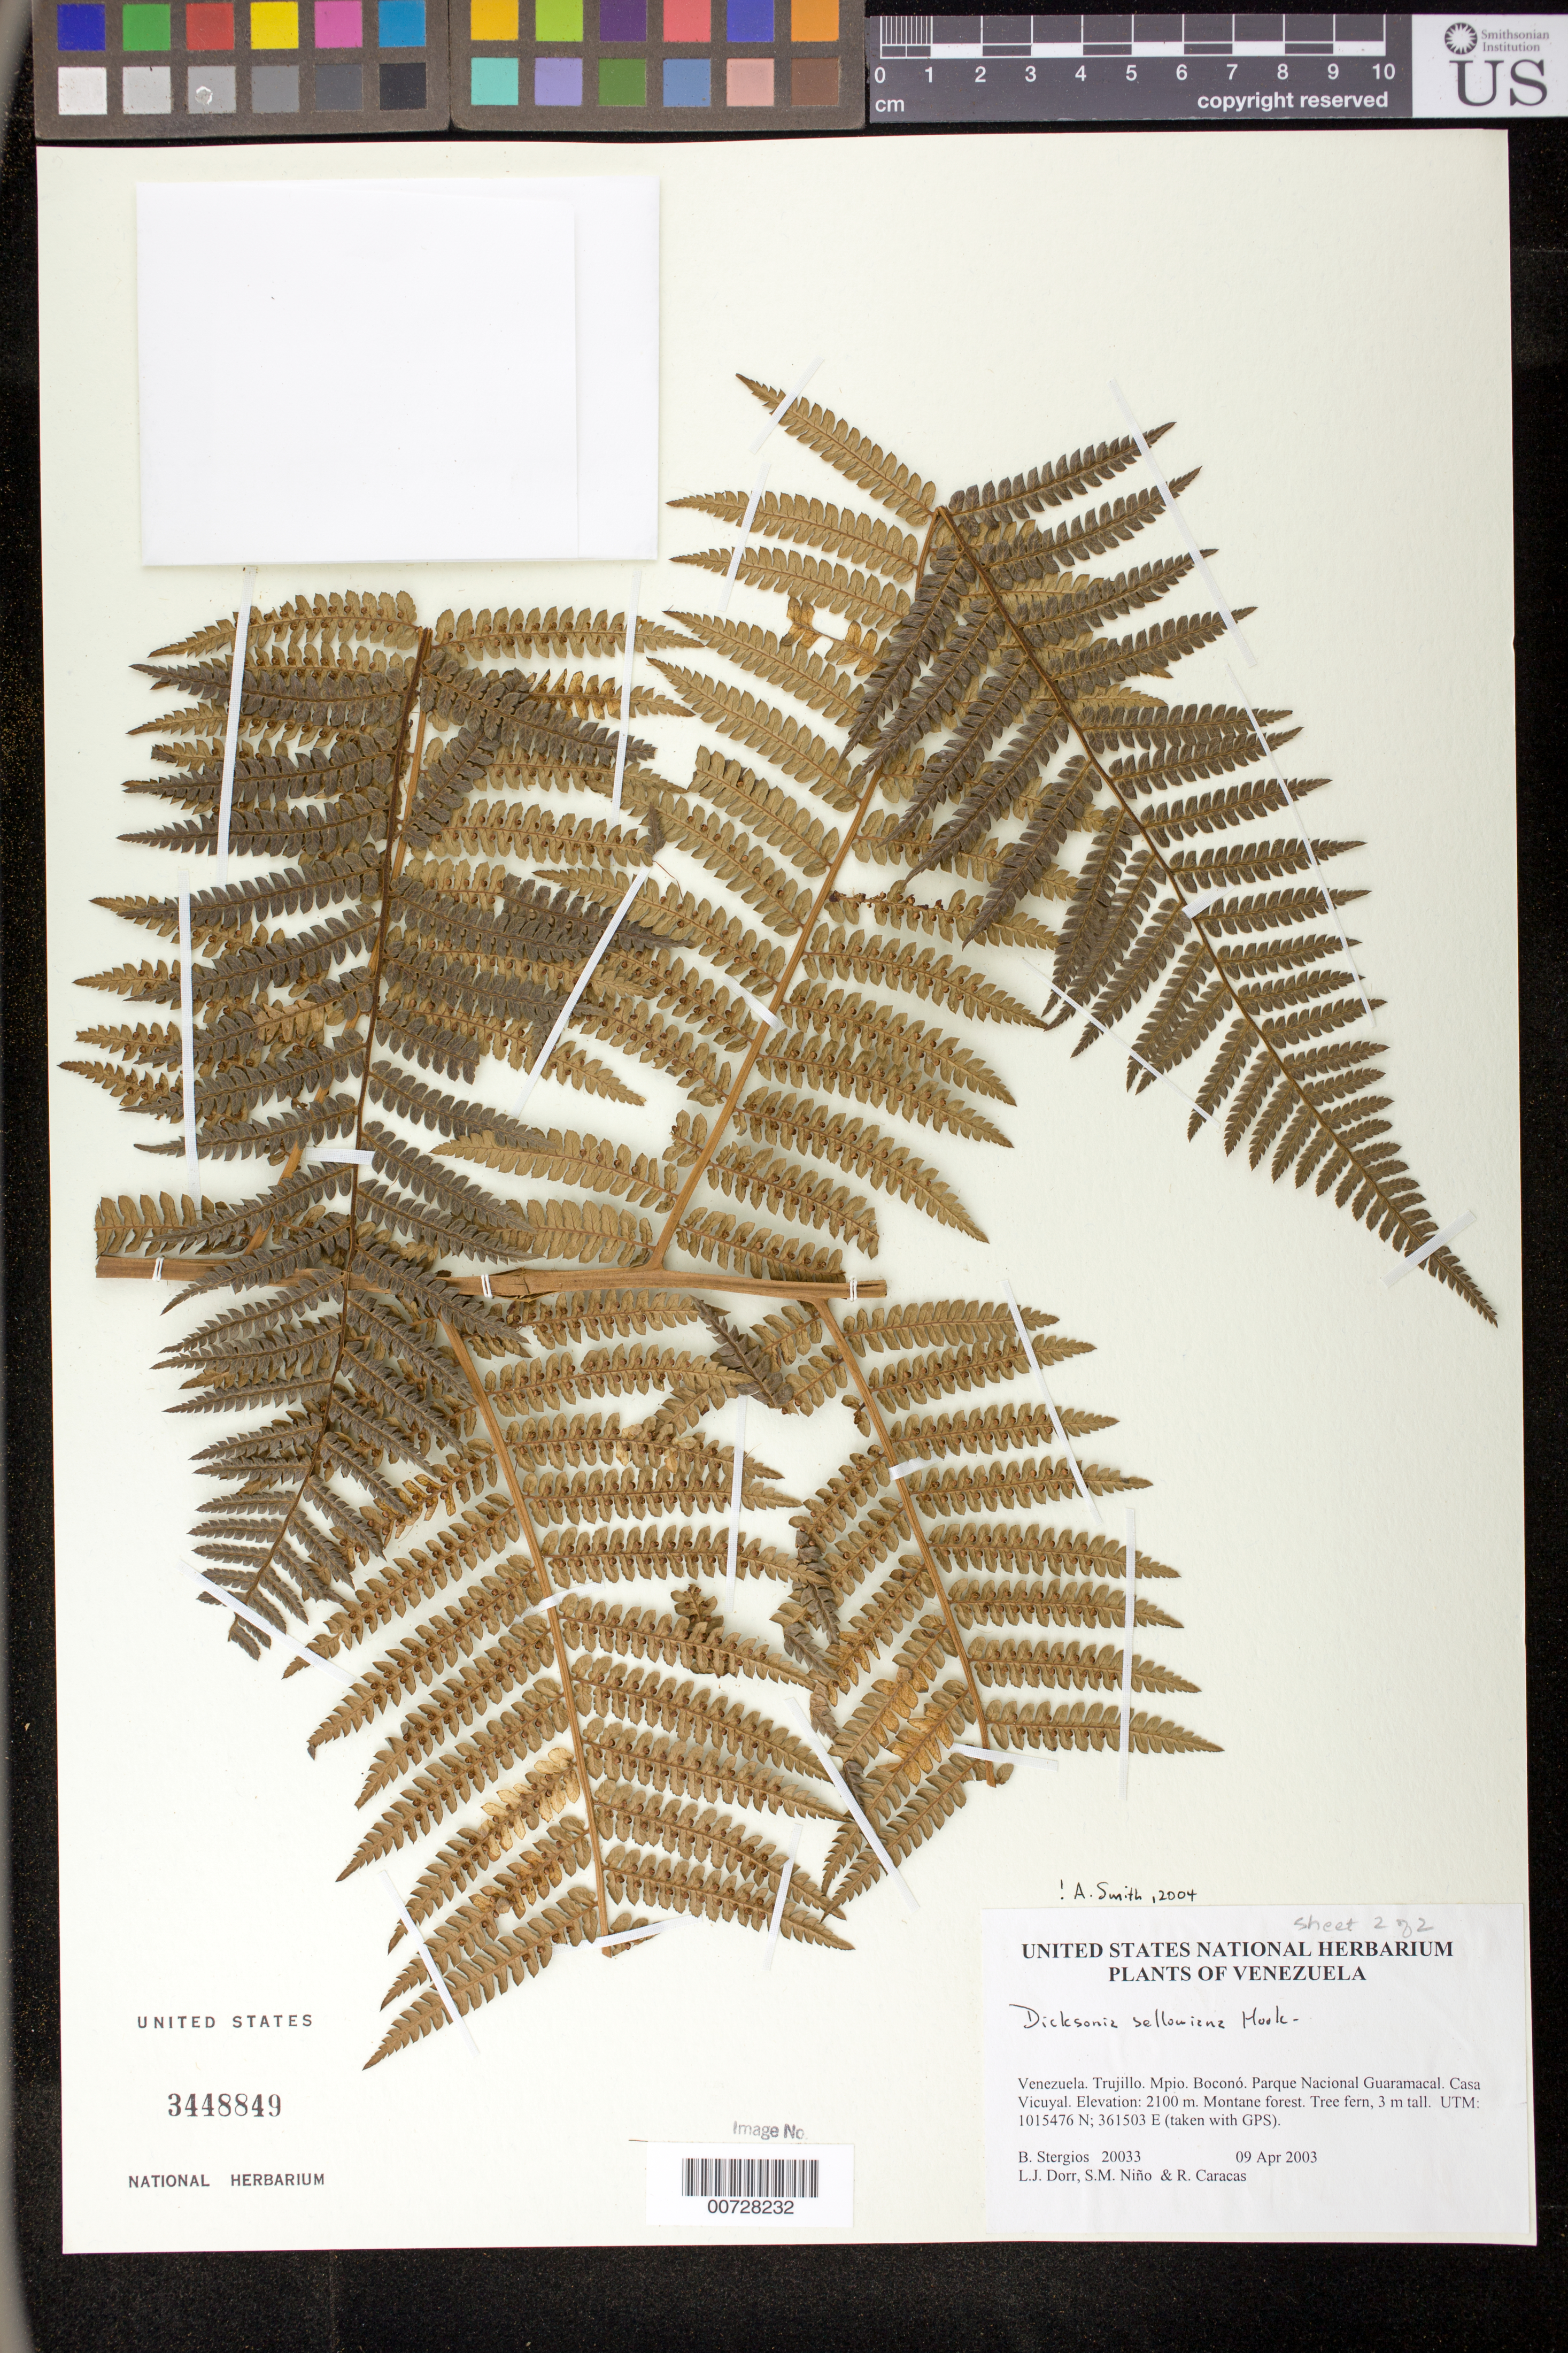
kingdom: Plantae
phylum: Tracheophyta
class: Polypodiopsida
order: Cyatheales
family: Dicksoniaceae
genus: Dicksonia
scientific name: Dicksonia sellowiana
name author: Hook.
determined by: Dorr, L. J., (BOT), Smithsonian Institution - National Museum of Natural History (UNITED STATES)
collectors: B. G. Stergios, L. J. Dorr, S. M. Niño & R. Caracas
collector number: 20033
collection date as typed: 09 Apr 2003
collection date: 2003-04-09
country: Venezuela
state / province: Trujillo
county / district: Boconó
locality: Parque Nacional Guaramacal. Casa Vicuyal.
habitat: Montane forest.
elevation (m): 2100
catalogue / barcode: US 3448849